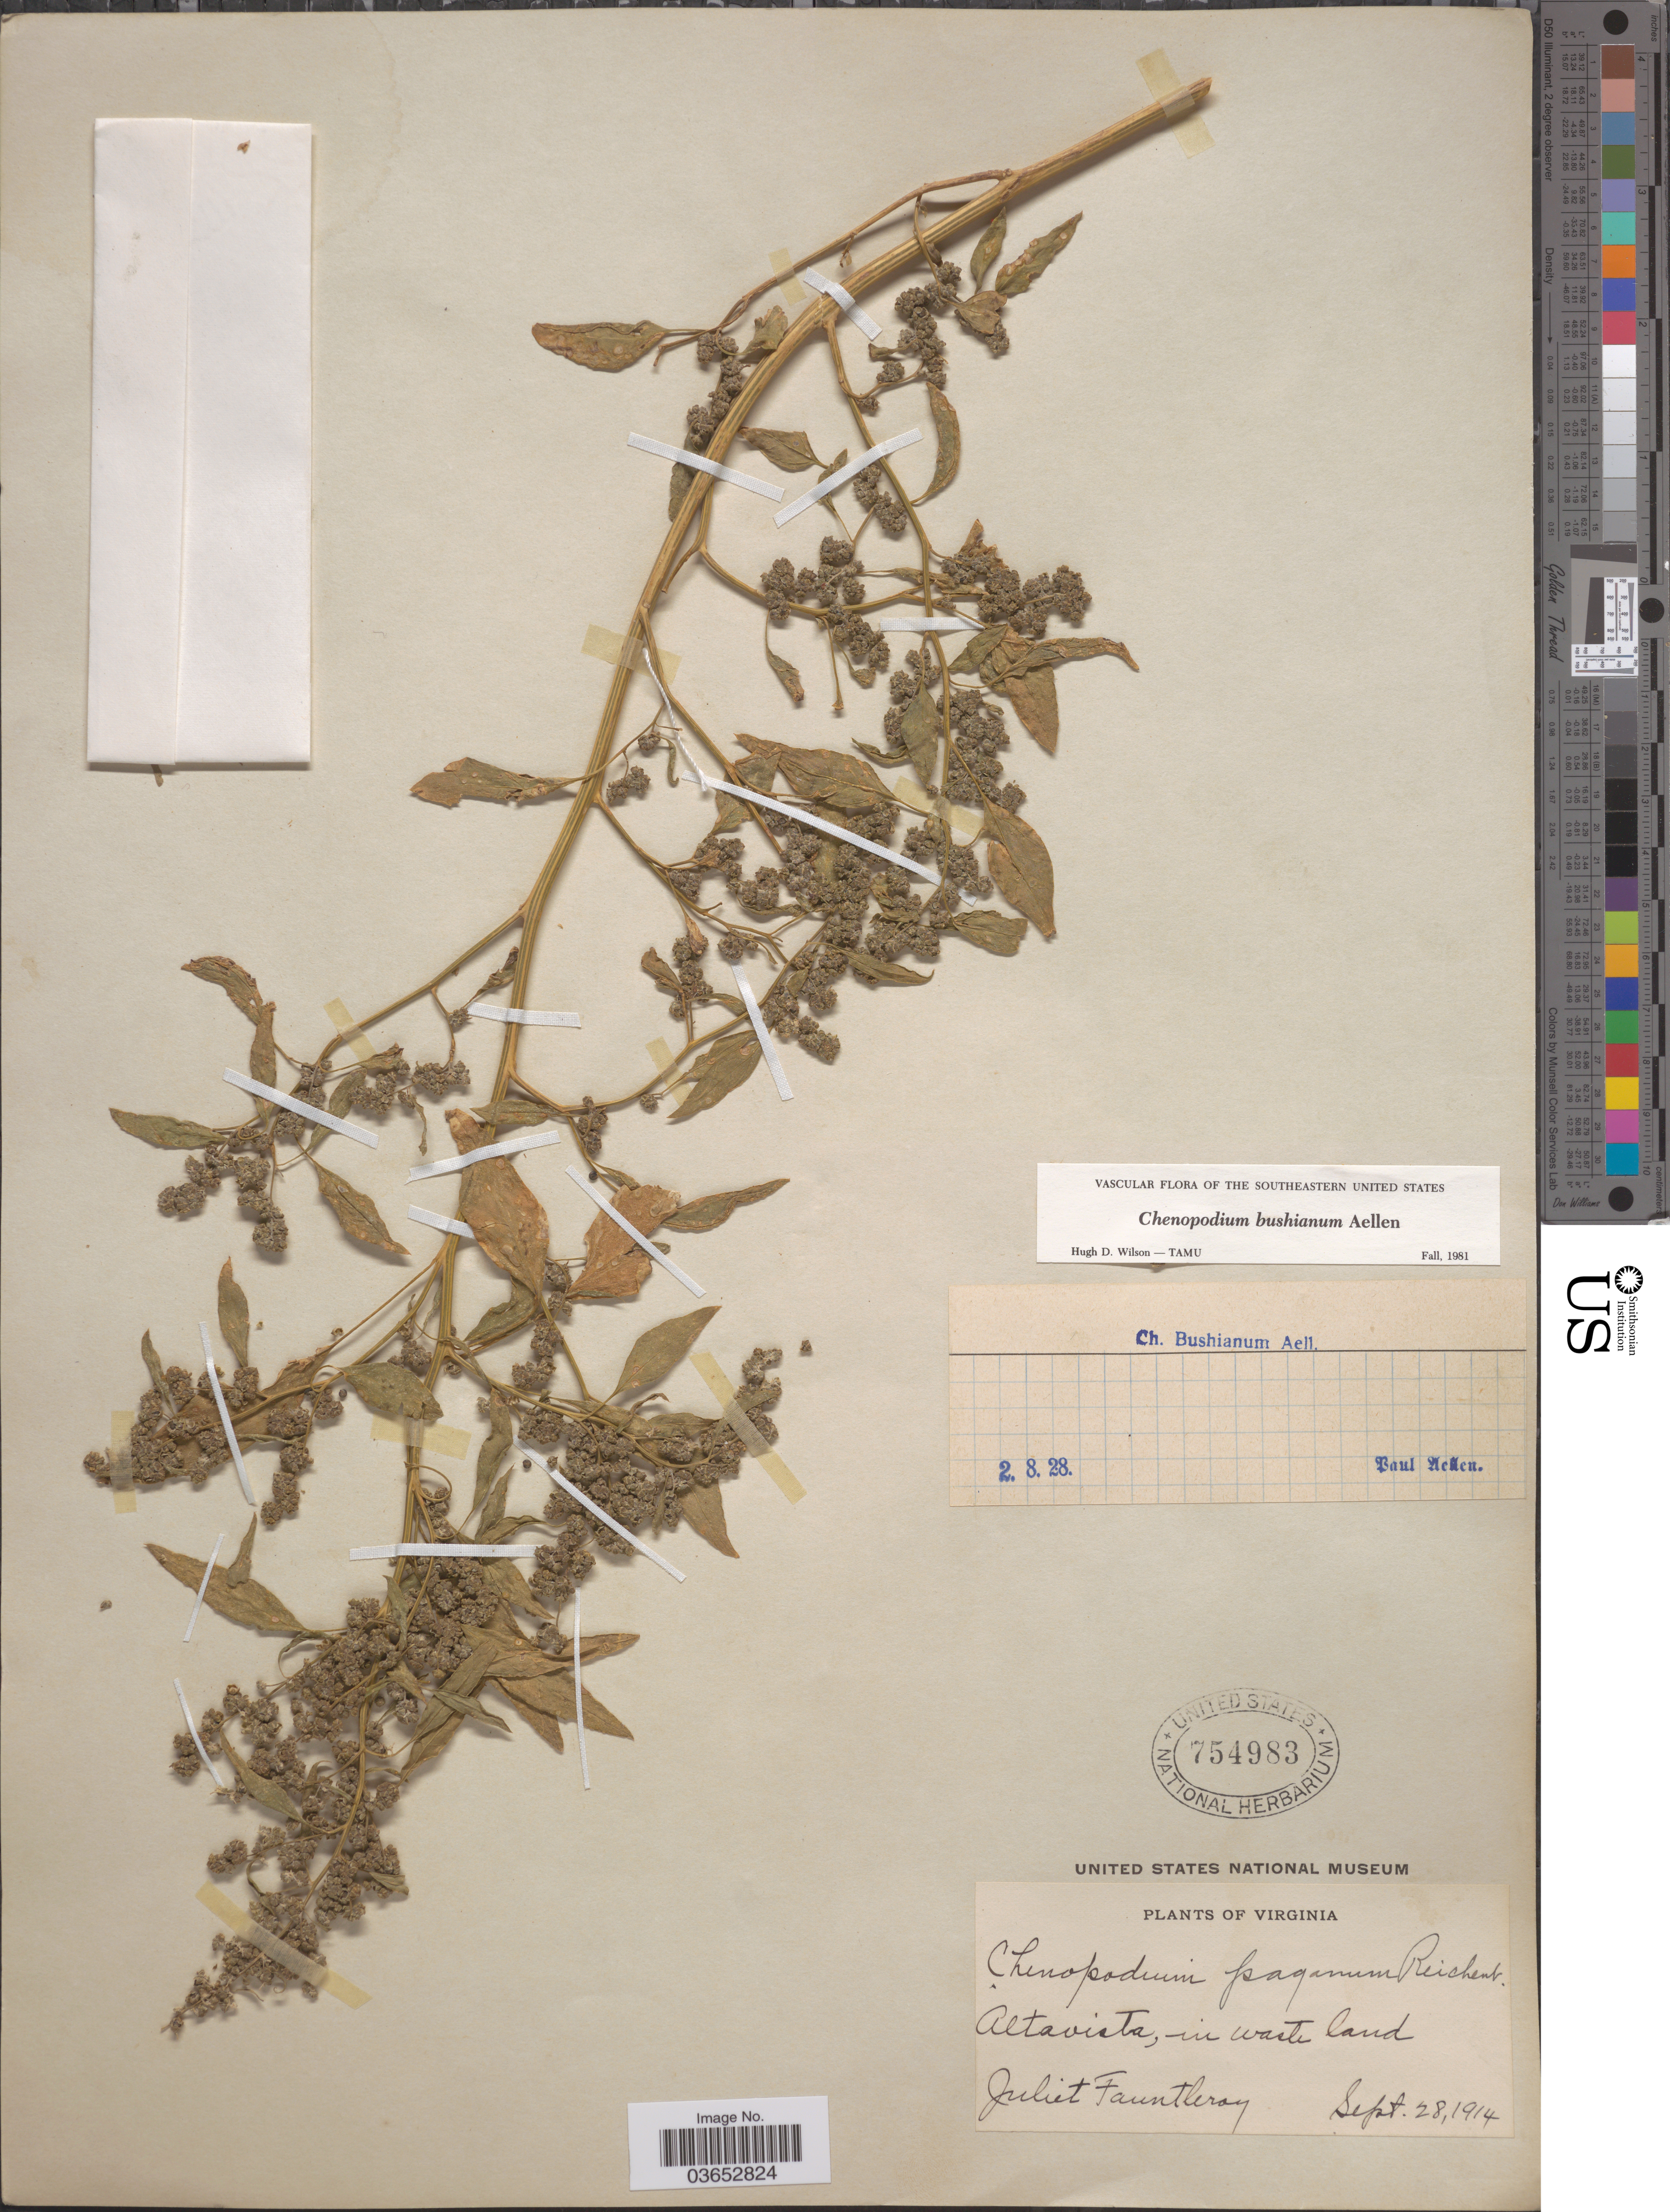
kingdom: Plantae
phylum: Tracheophyta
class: Magnoliopsida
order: Caryophyllales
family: Amaranthaceae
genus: Chenopodium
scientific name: Chenopodium bushianum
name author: Aellen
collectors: J. Fauntleroy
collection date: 1914-09-28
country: United States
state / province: Virginia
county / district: Campbell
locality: Altavista.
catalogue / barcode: US 754983